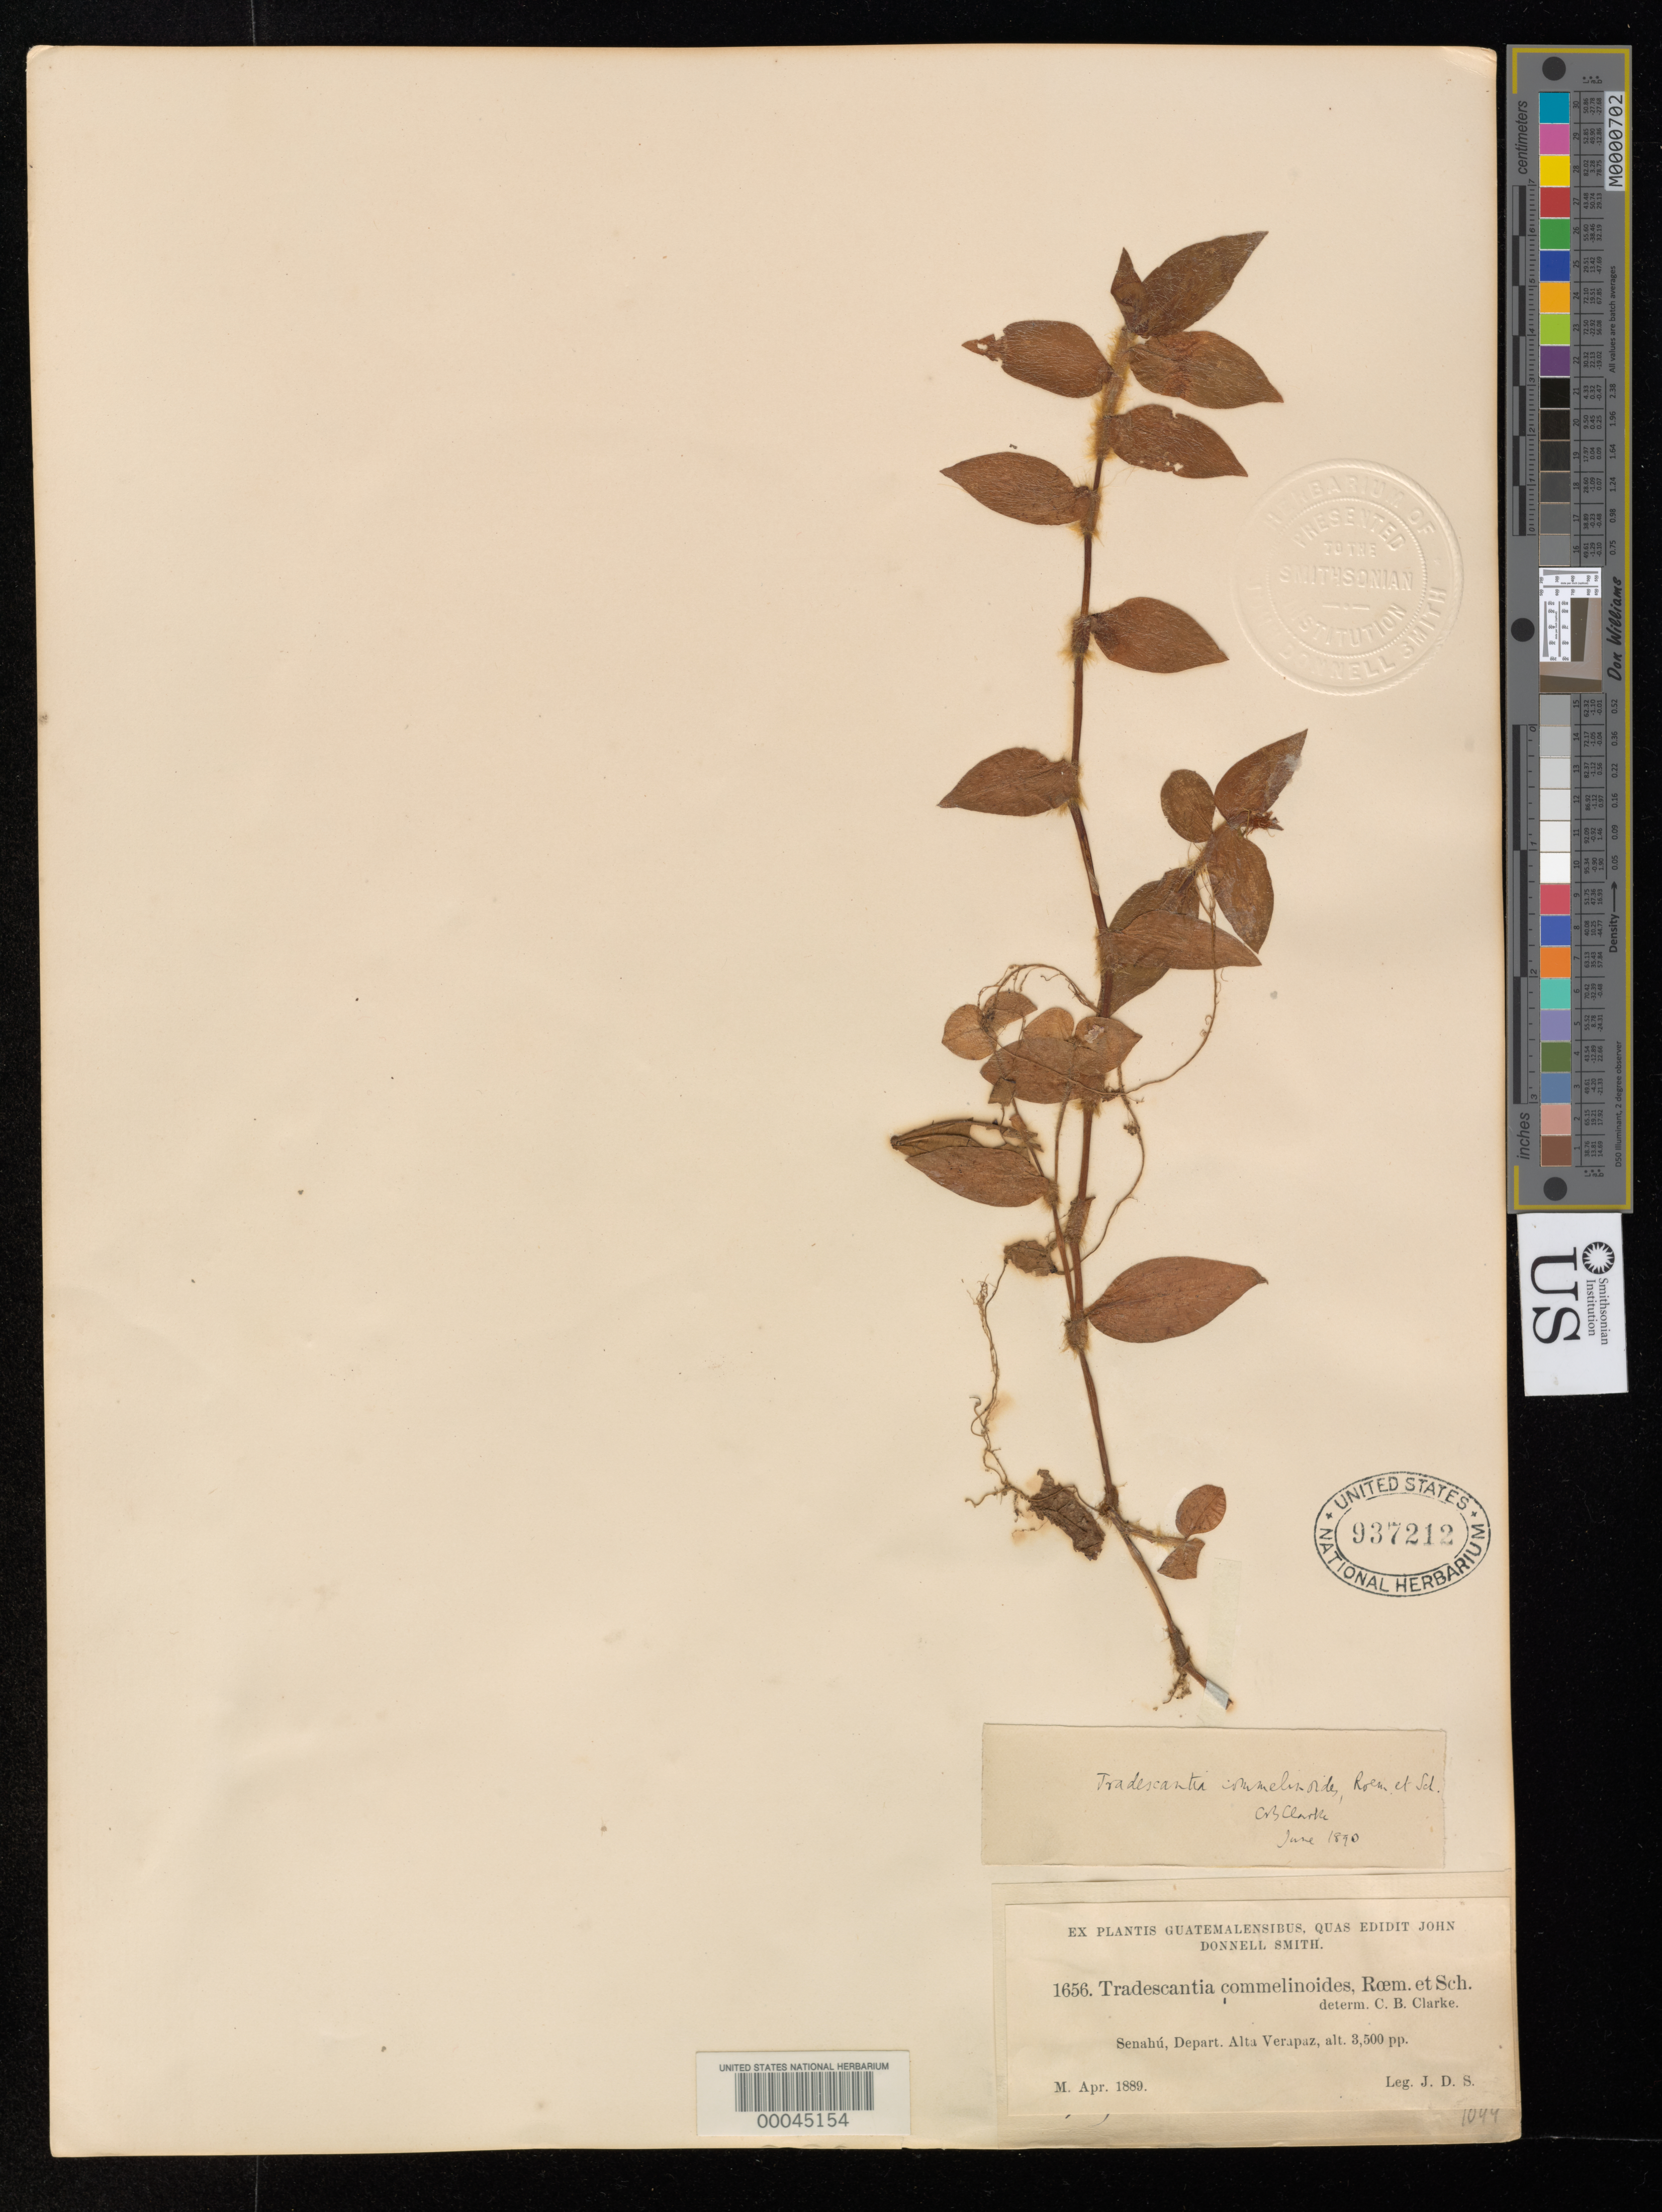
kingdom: Plantae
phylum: Tracheophyta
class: Liliopsida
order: Commelinales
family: Commelinaceae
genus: Tradescantia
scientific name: Tradescantia poelliae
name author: D.R. Hunt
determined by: Strong, Mark T., (BOT), Smithsonian Institution - National Museum of Natural History (UNITED STATES)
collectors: J. Donnell Smith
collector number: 1656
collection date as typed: Apr 1889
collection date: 1889-04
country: Guatemala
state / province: Alta Verapaz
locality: Senahu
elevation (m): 1068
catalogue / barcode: US 937212